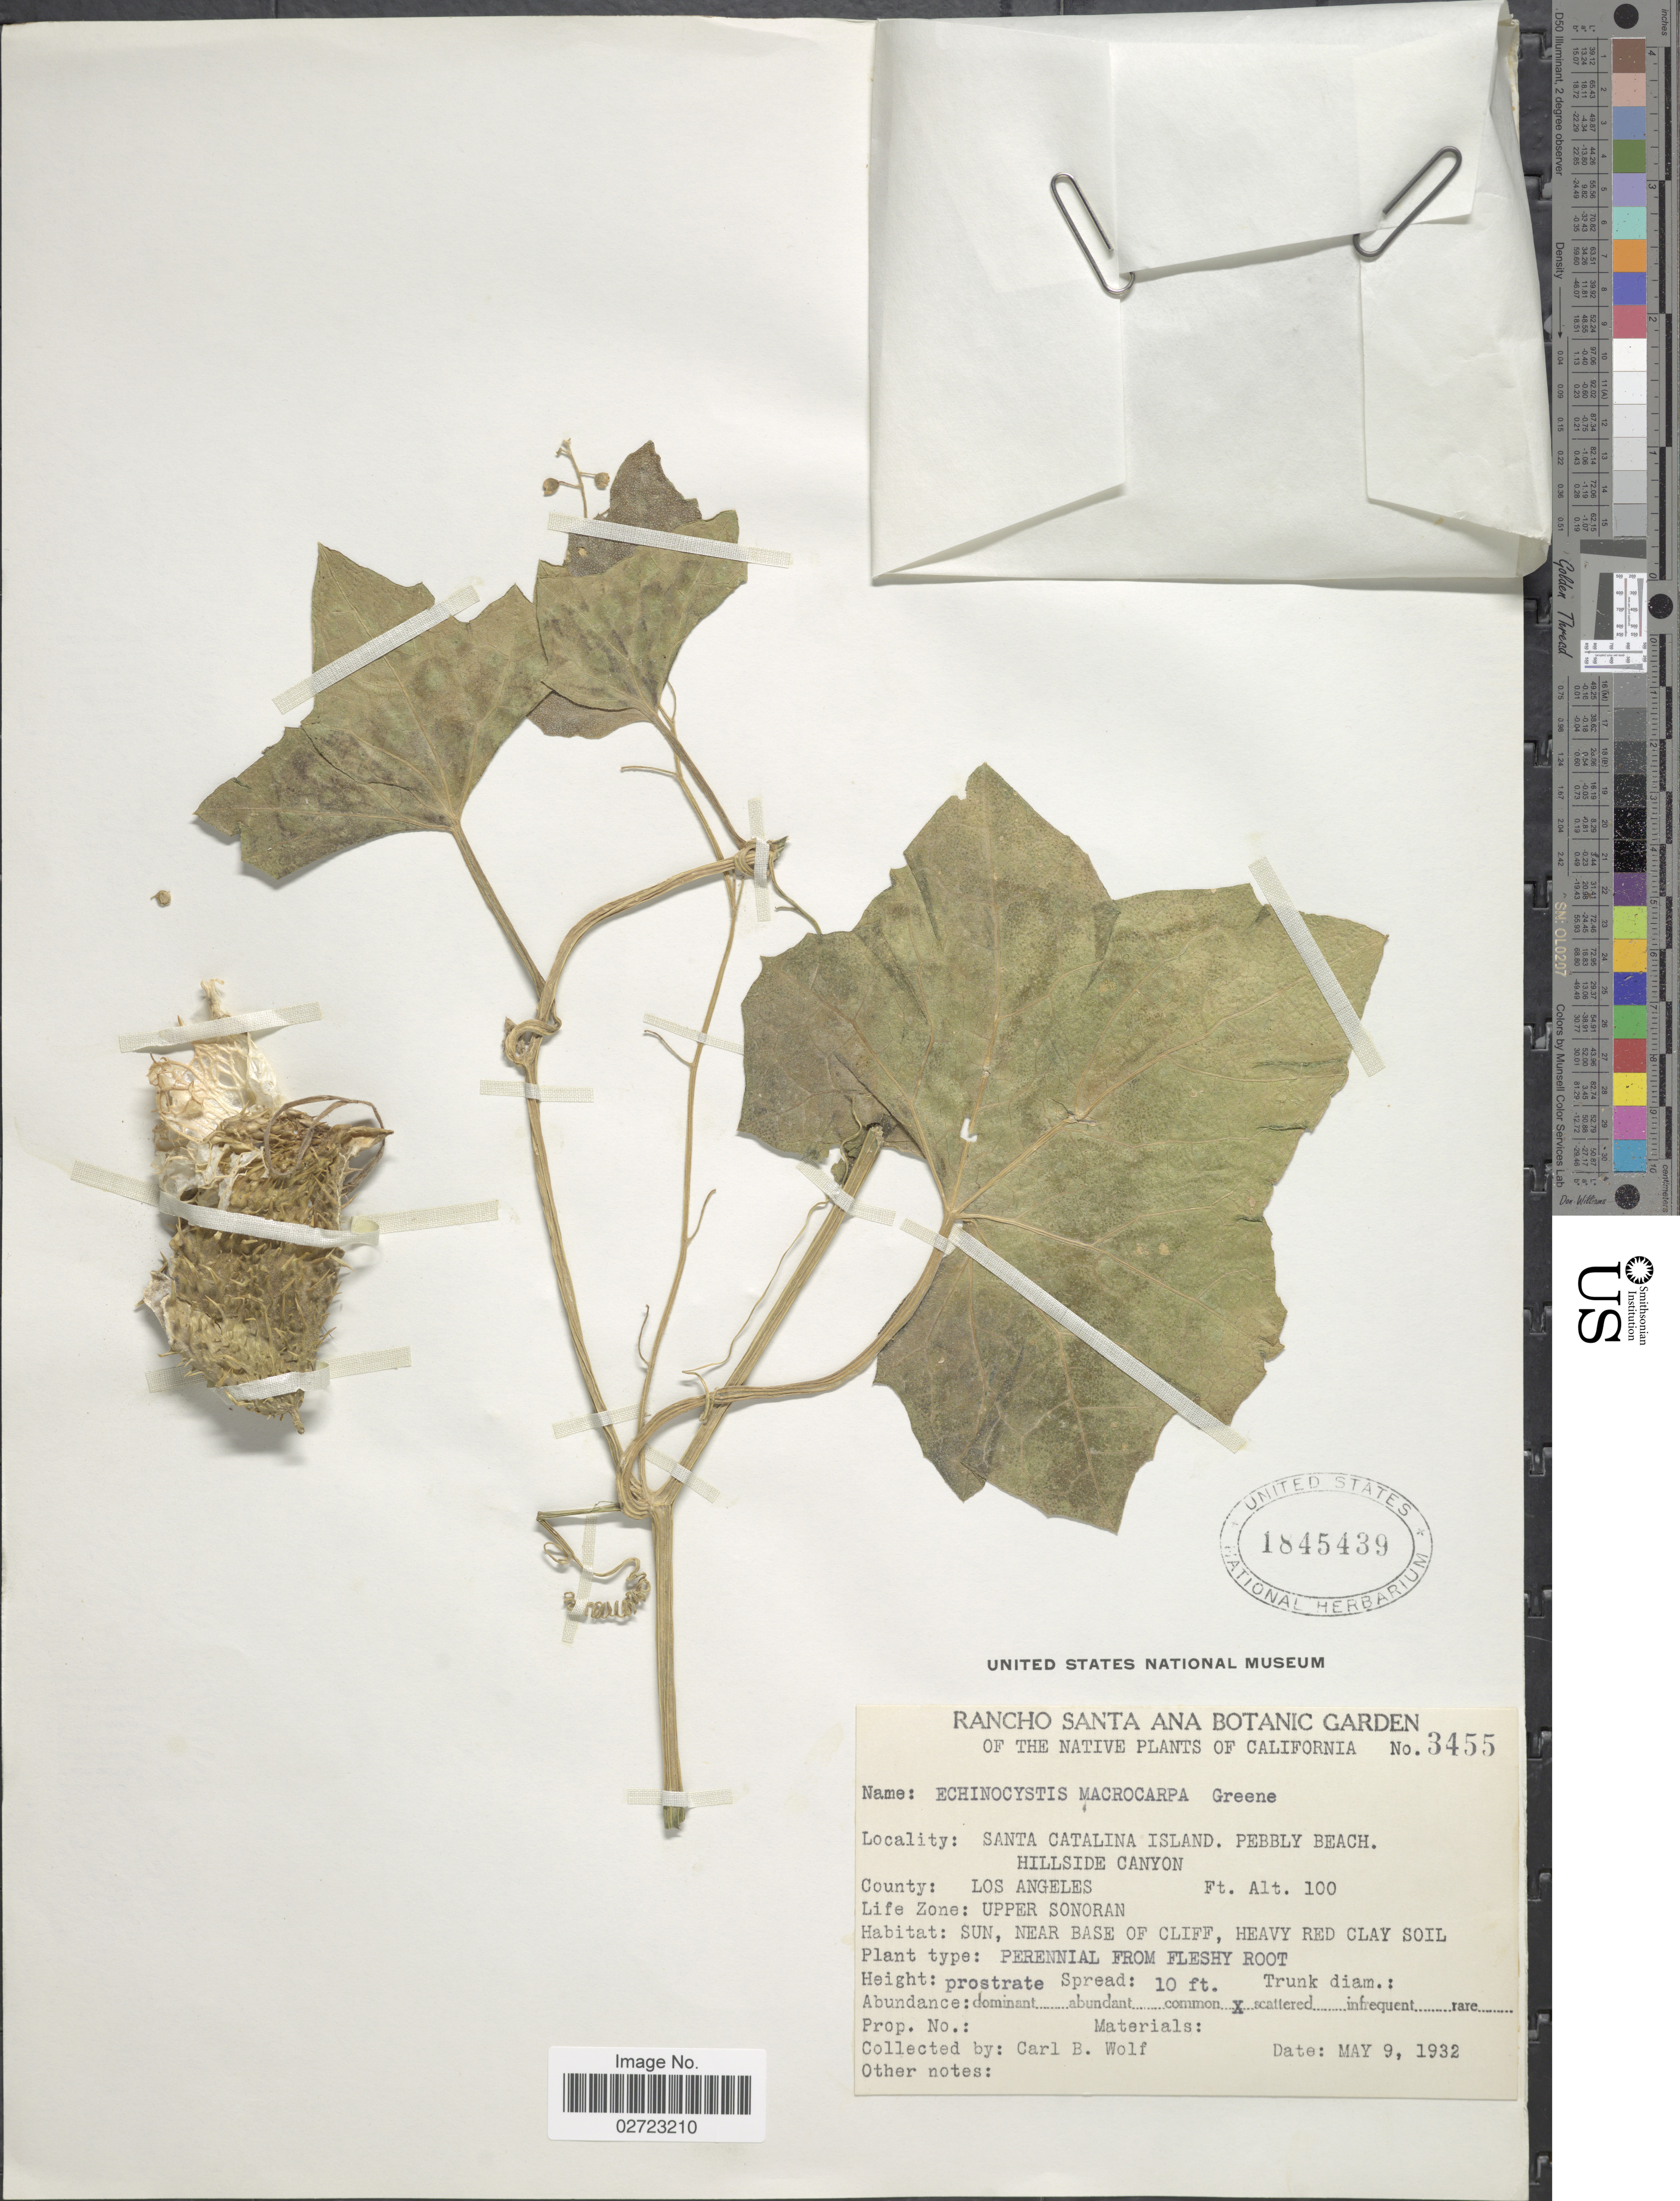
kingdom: Plantae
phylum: Tracheophyta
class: Magnoliopsida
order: Cucurbitales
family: Cucurbitaceae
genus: Marah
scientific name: Marah macrocarpa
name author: (Greene) Greene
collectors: C. B. Wolf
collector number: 3455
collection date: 1932-05-09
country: United States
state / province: California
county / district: Los Angeles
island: Santa Catalina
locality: Santa Catalina Island, Pebbly Beach, Hillside Canyon, County: Los Angeles, Upper Sonoran Zone, near base cliff.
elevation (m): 30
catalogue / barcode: US 1845439